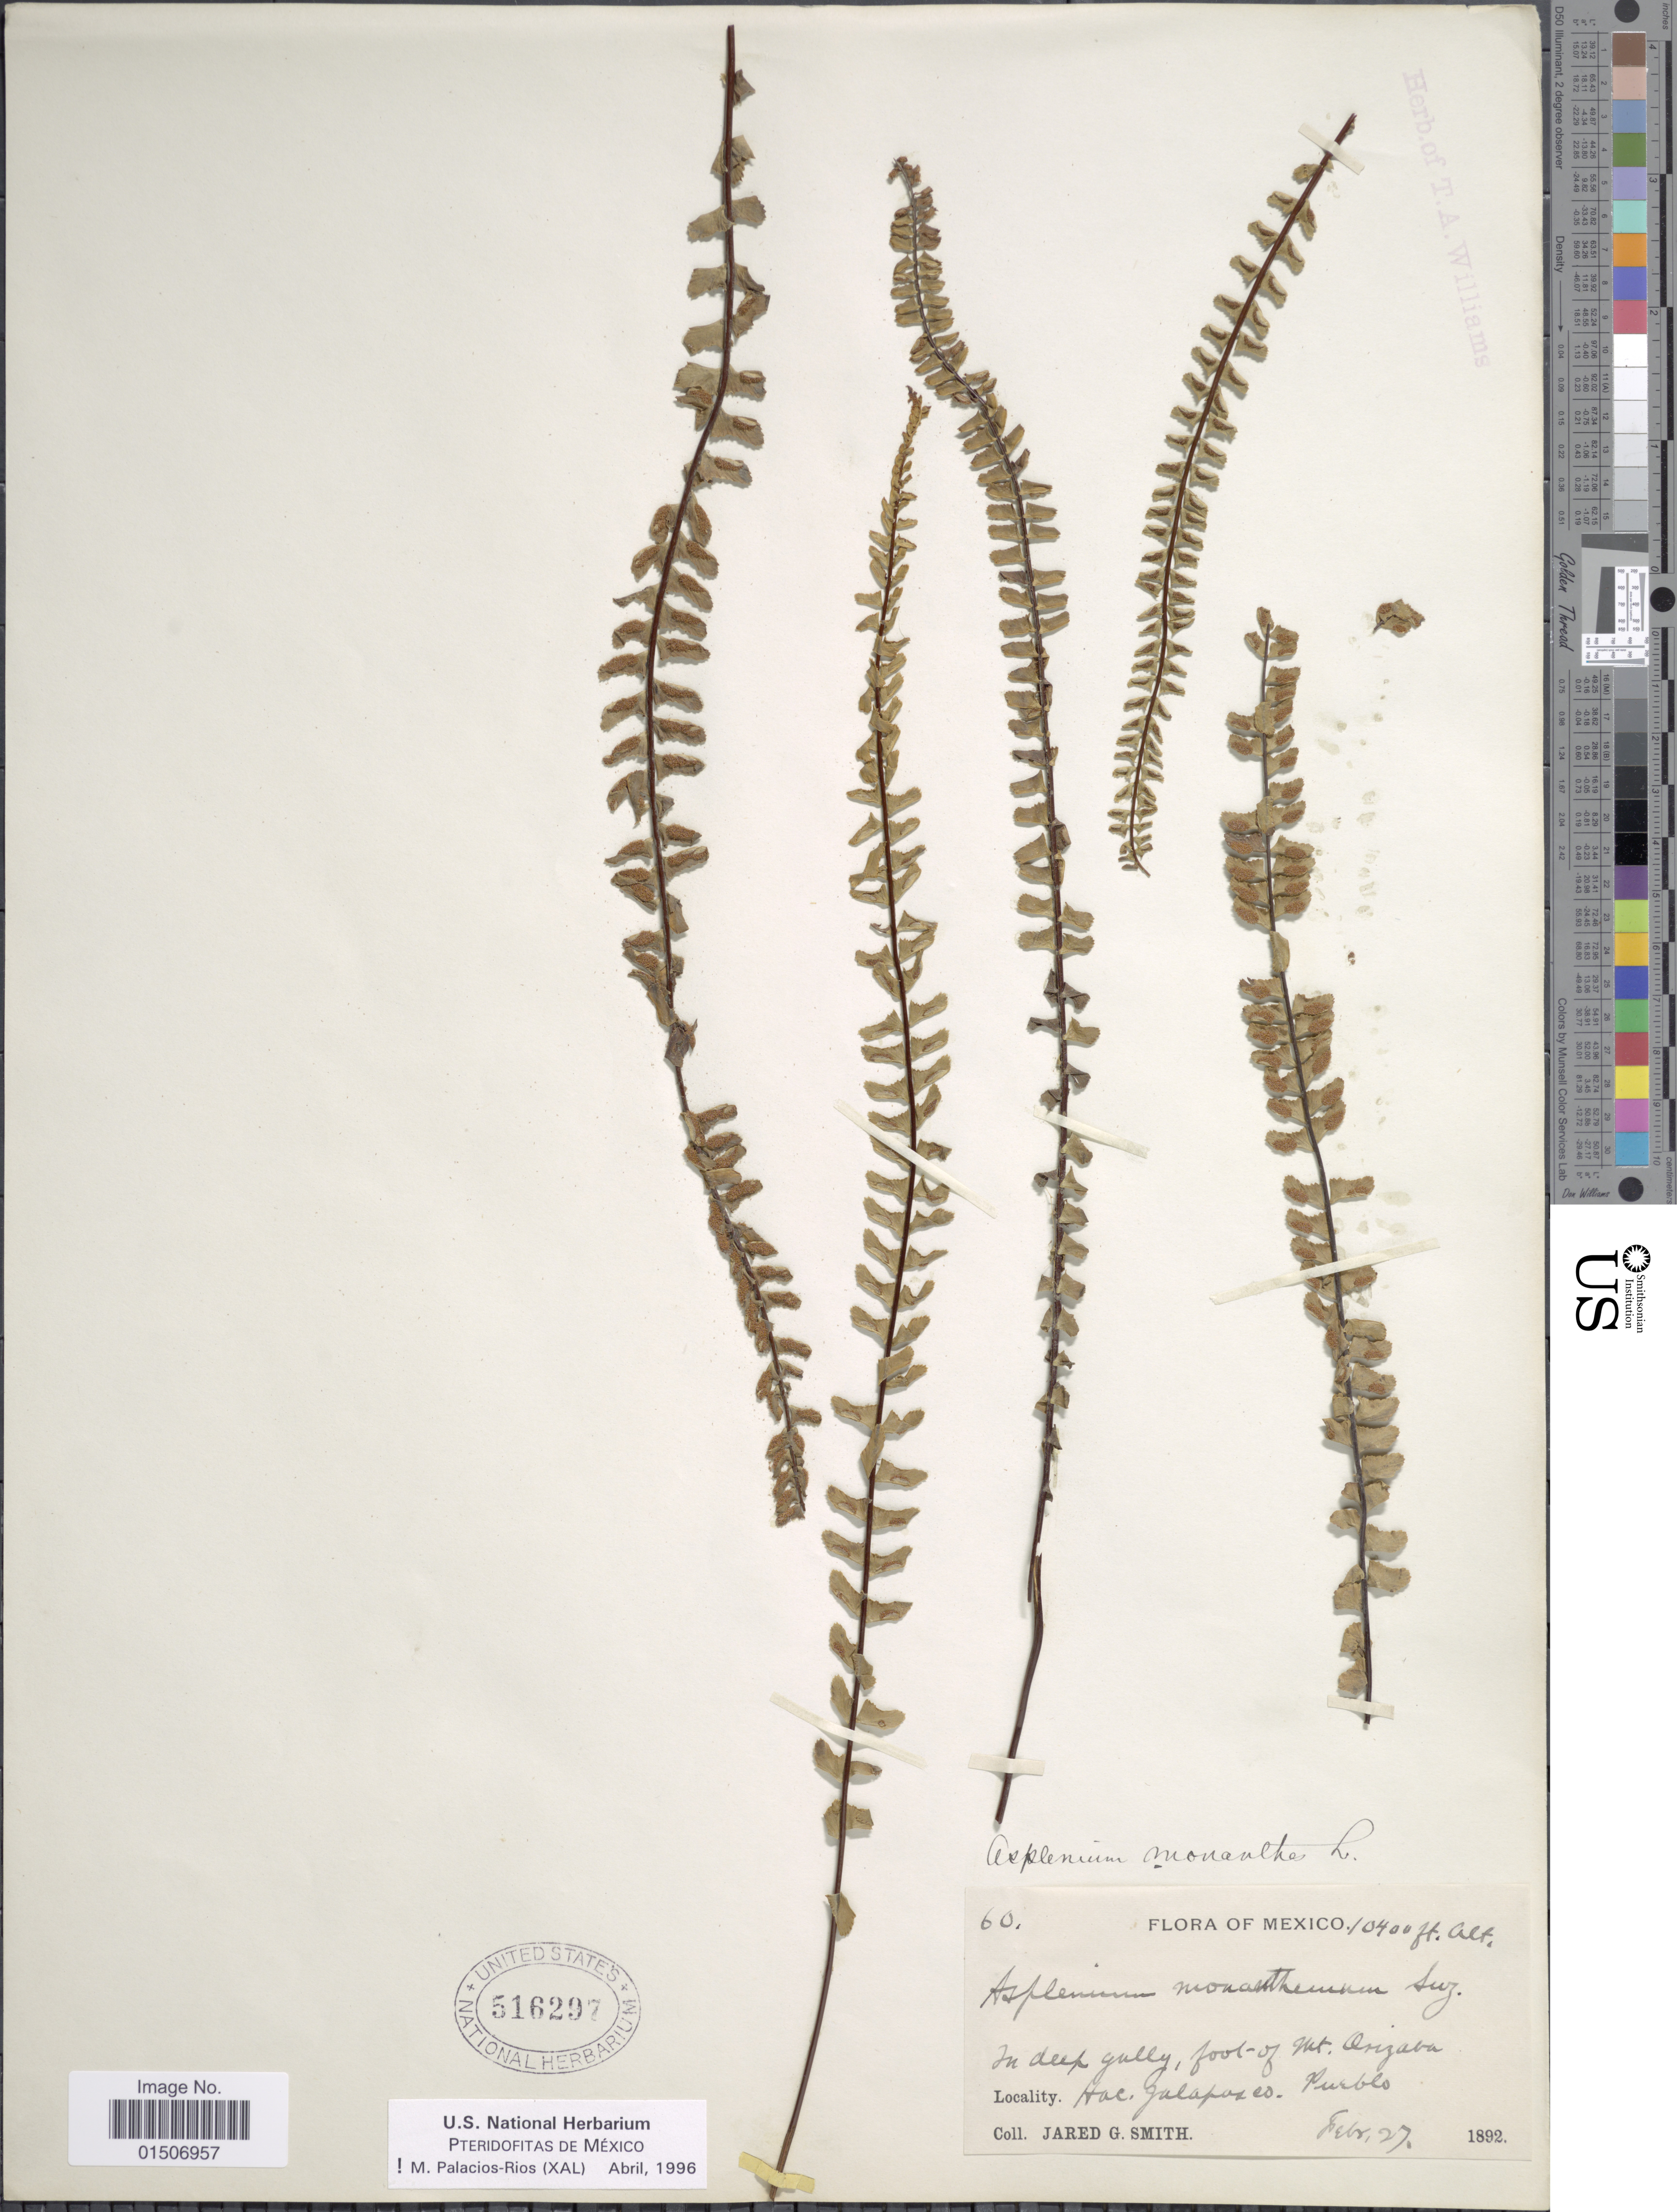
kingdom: Plantae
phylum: Tracheophyta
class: Polypodiopsida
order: Polypodiales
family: Aspleniaceae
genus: Asplenium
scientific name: Asplenium monanthes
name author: L.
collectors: J. G. Smith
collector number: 60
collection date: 1892-02-27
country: Mexico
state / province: Puebla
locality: In deep gully, foot of Mt. Orizaba Hac Jalapasco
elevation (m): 3170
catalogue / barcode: US 516297